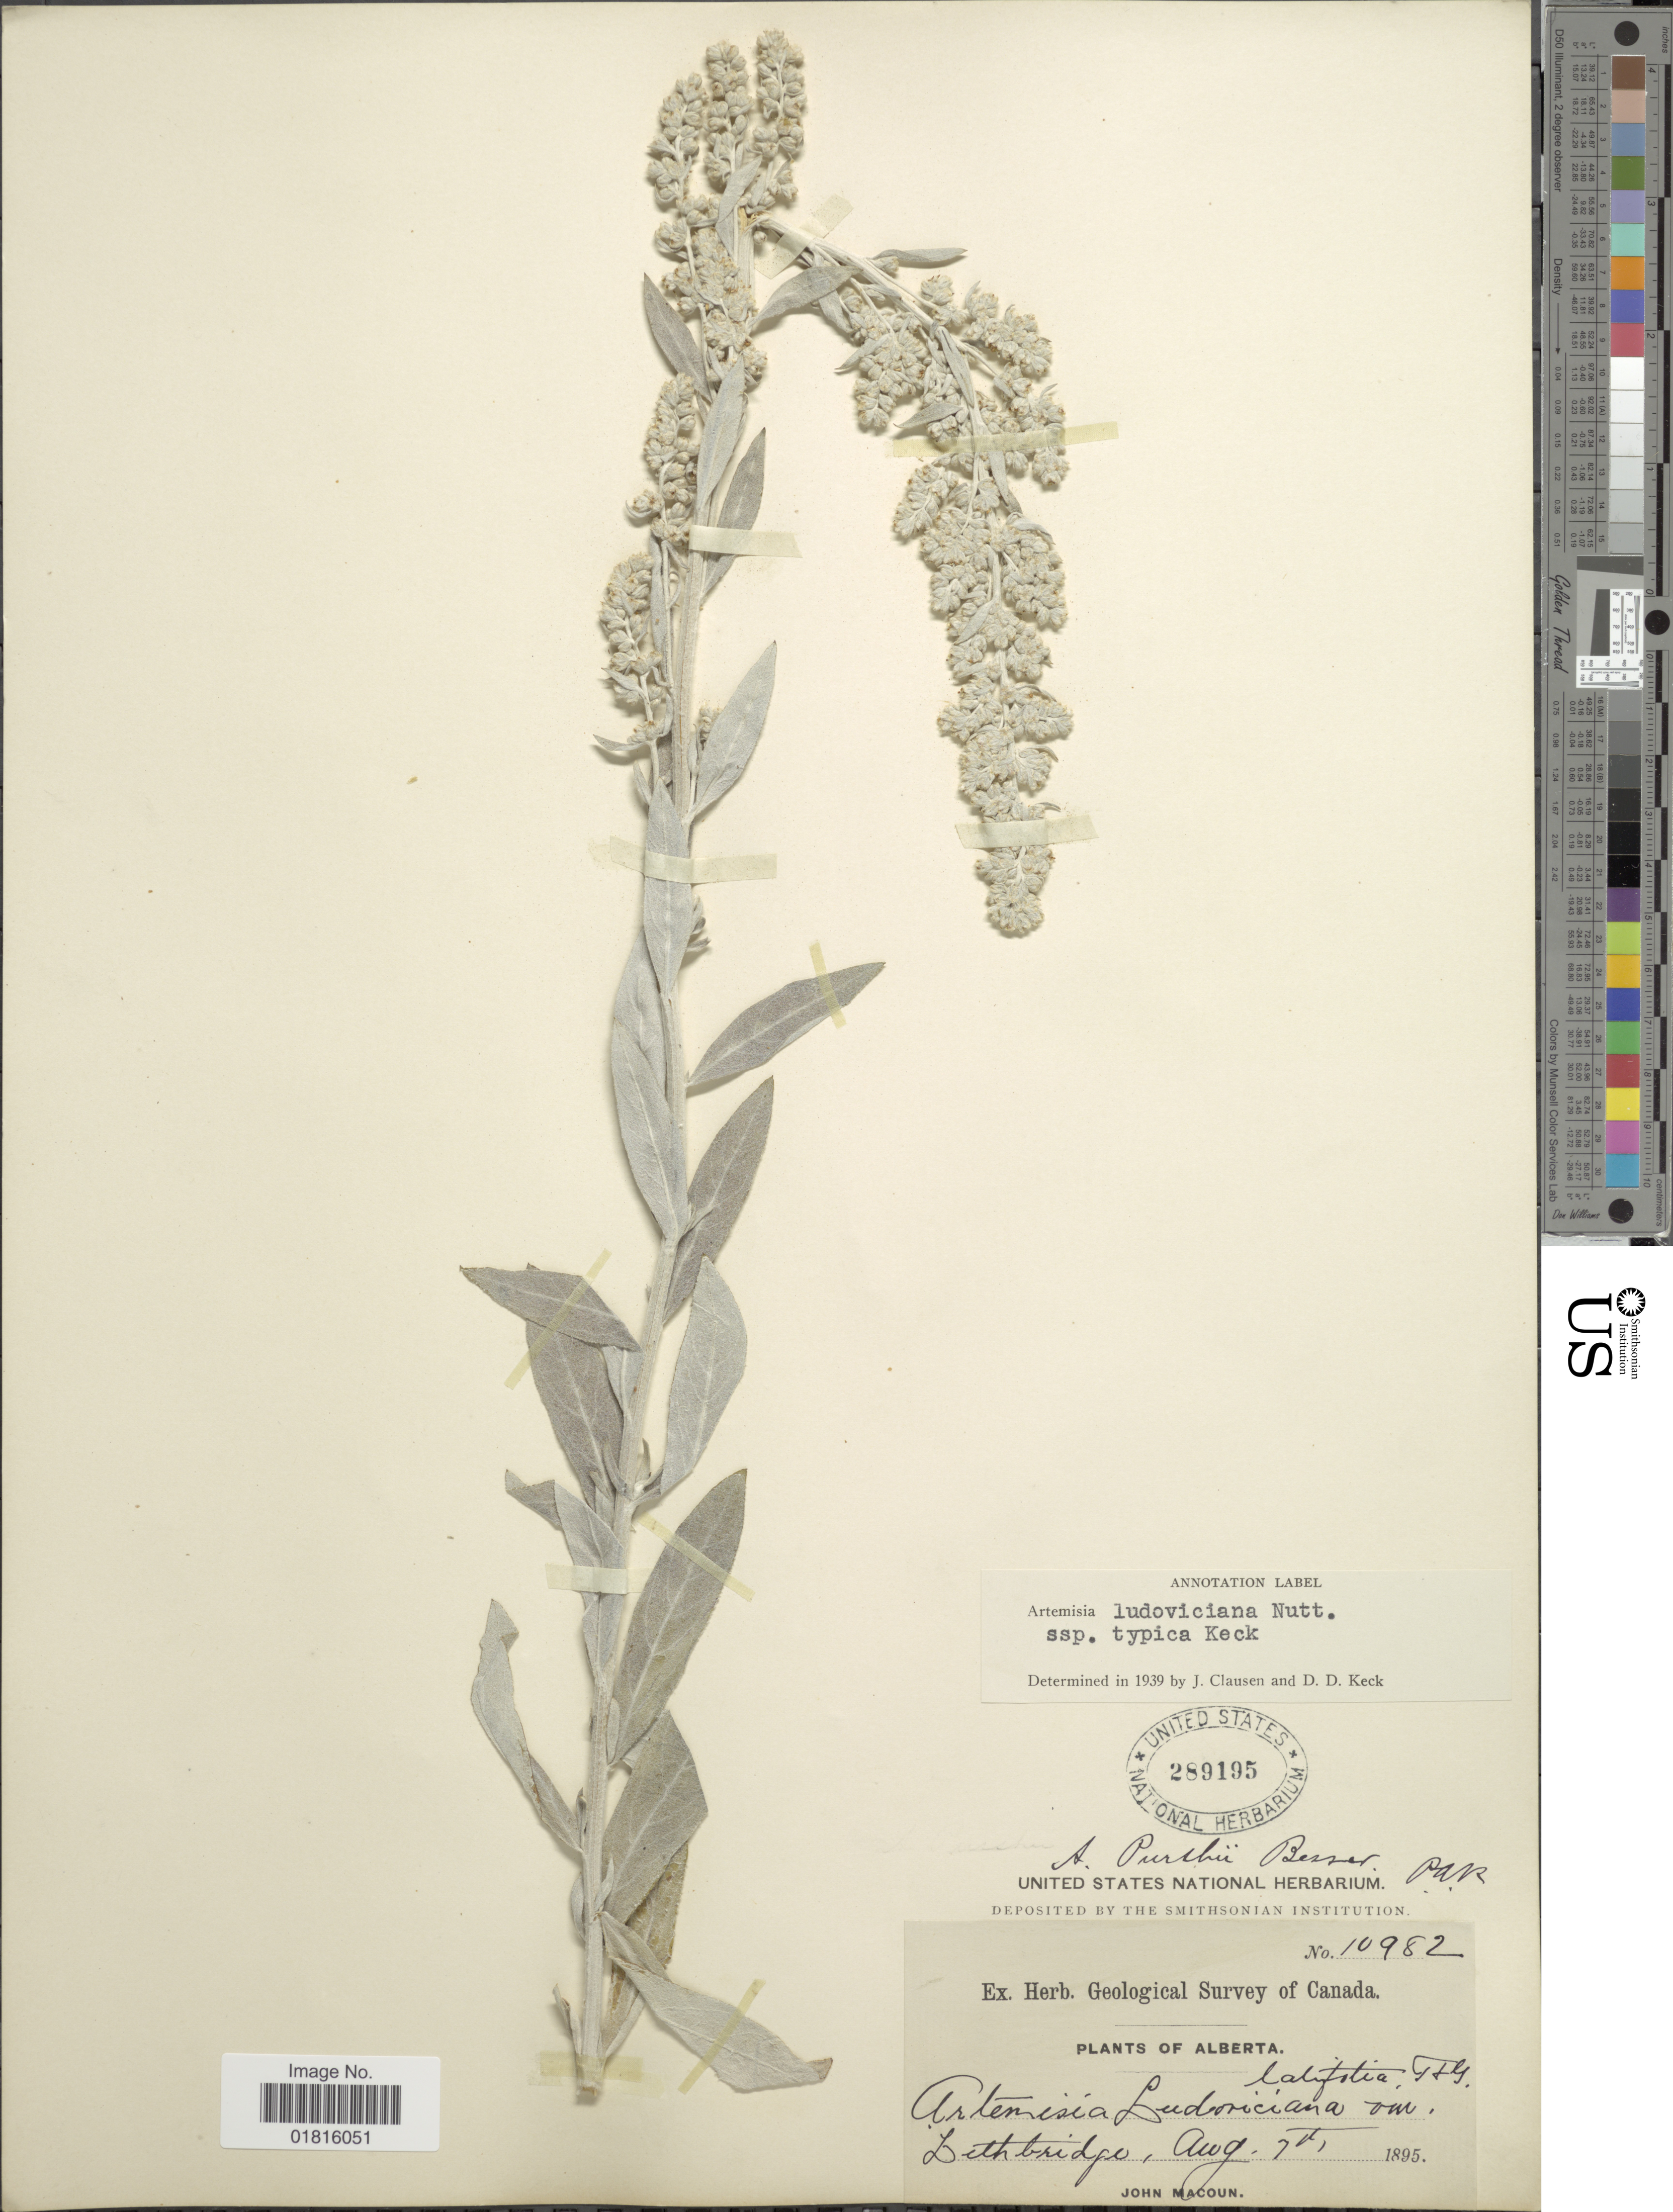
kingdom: Plantae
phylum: Tracheophyta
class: Magnoliopsida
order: Asterales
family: Asteraceae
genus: Artemisia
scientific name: Artemisia ludoviciana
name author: Nutt.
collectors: J. Macoun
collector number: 10982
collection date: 1895-08-07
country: Canada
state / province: Alberta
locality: Lethbridge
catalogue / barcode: US 289195